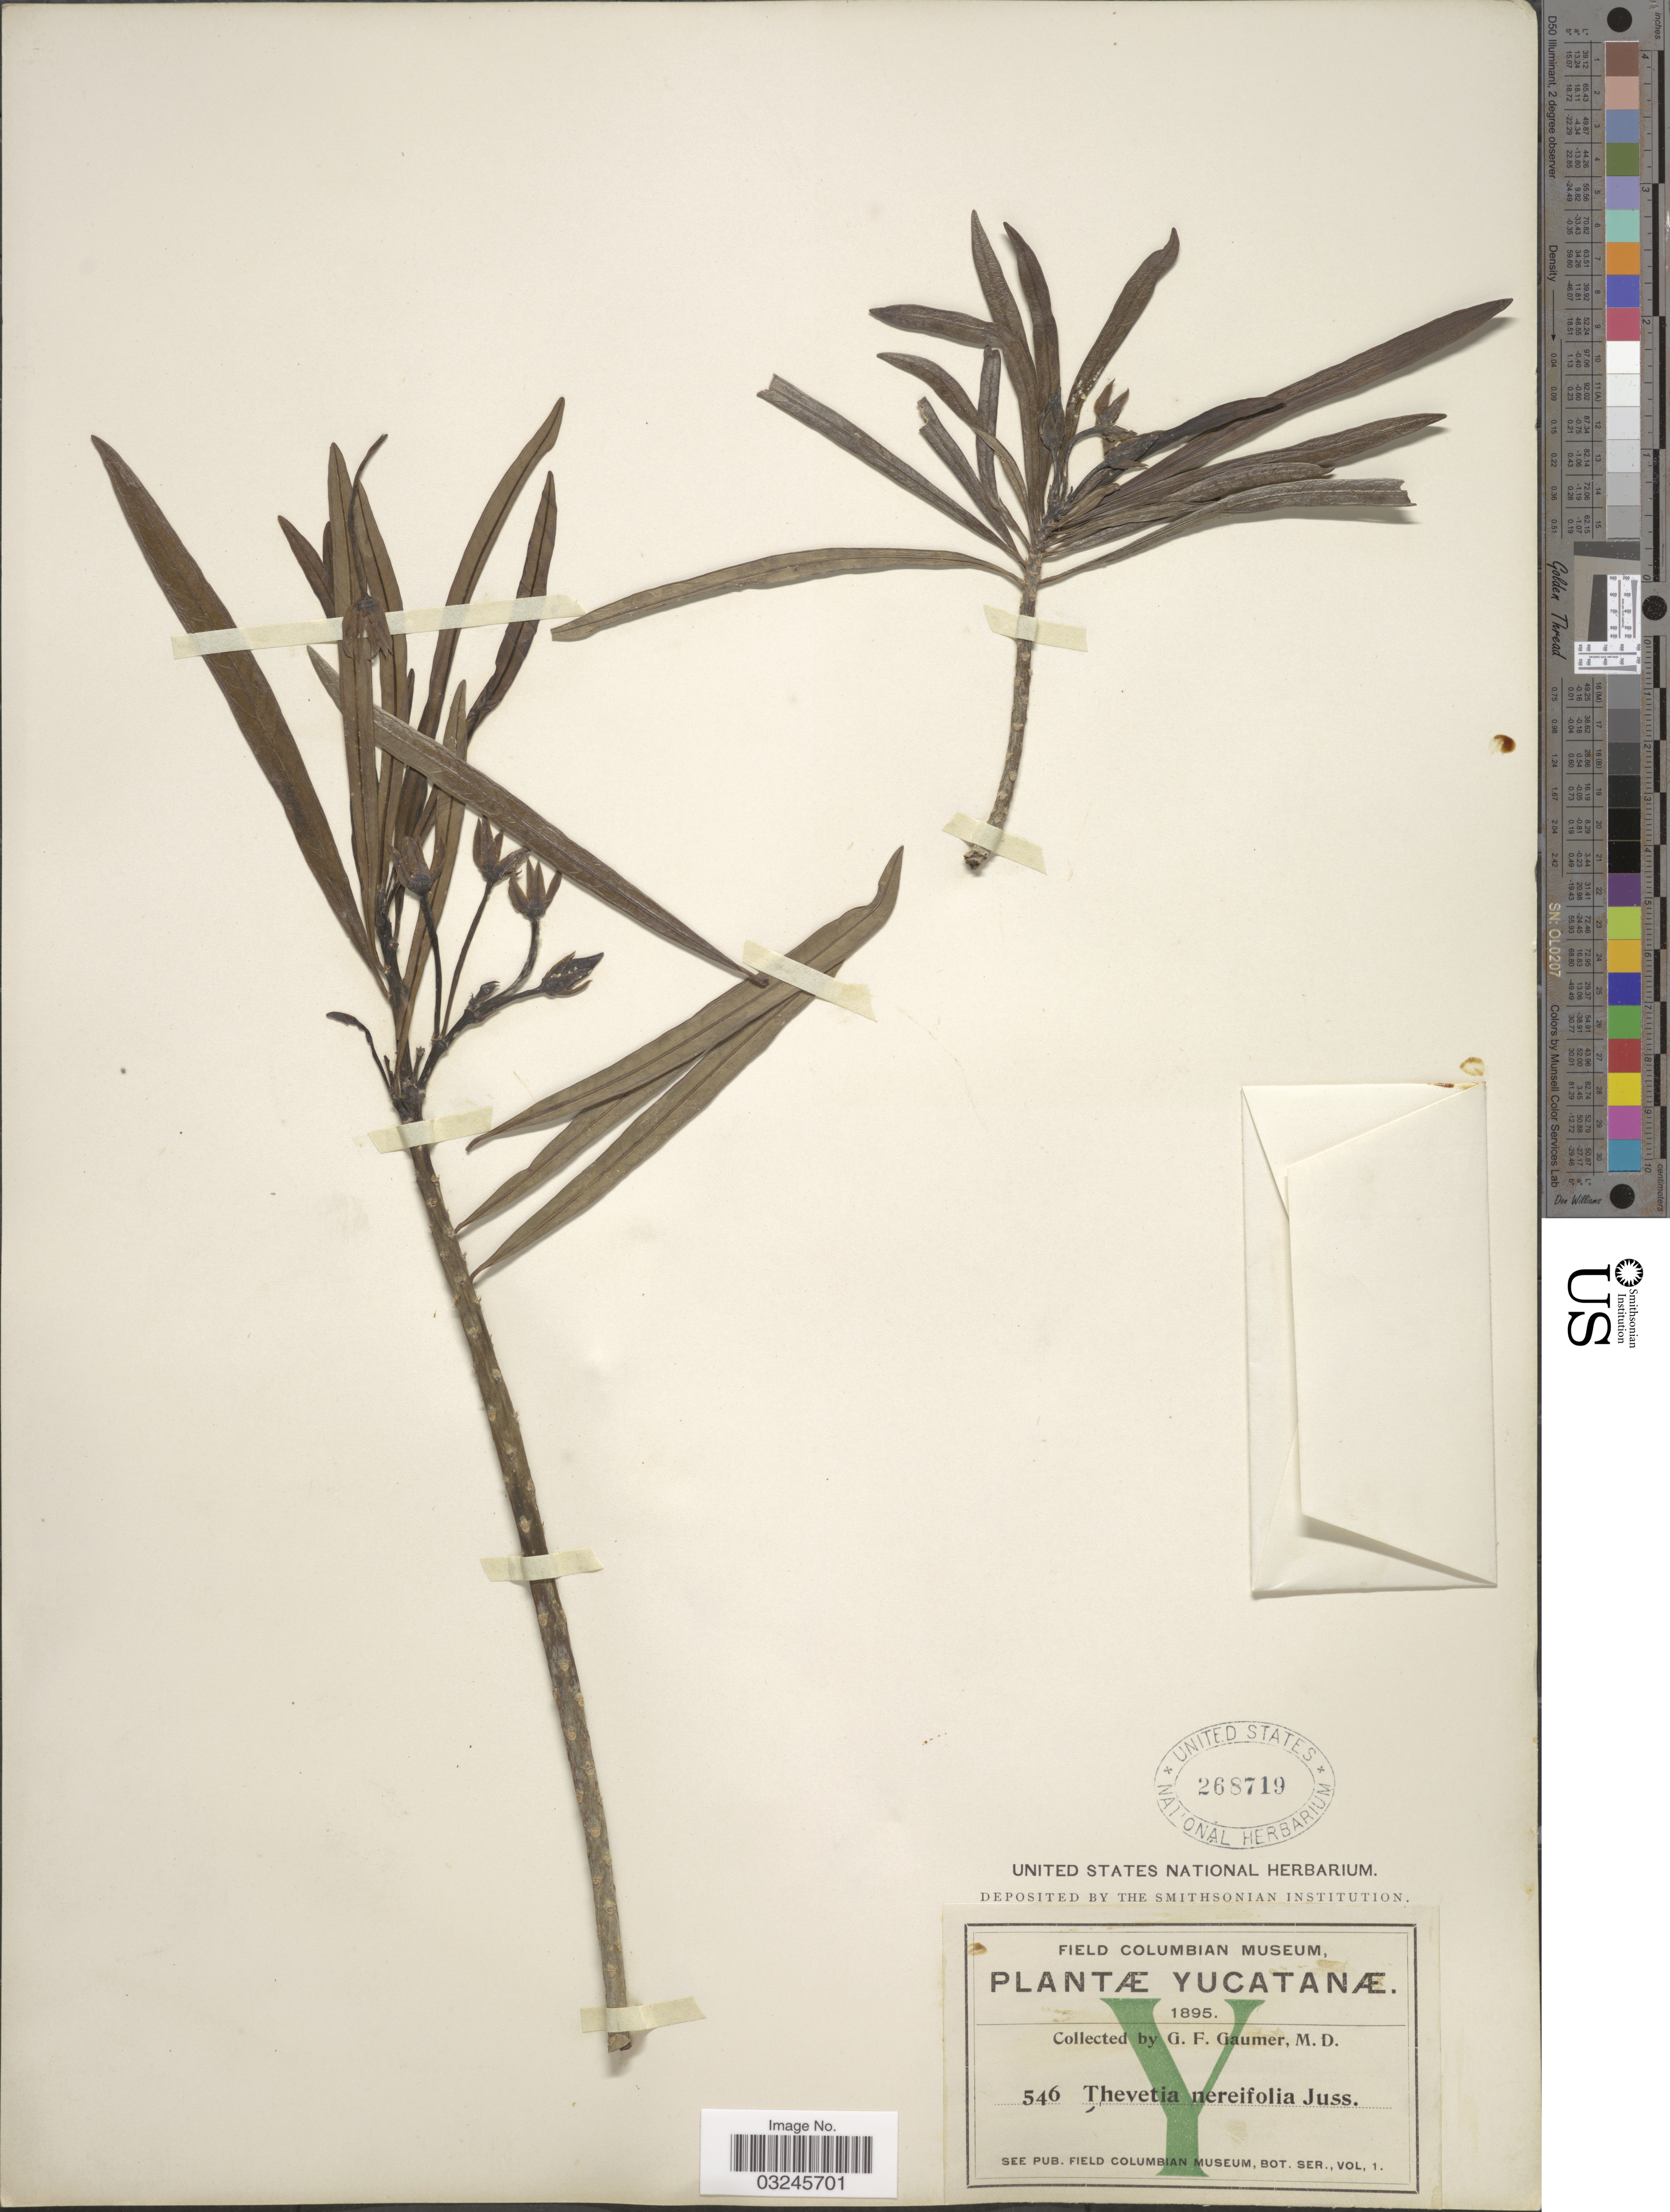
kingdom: Plantae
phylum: Tracheophyta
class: Magnoliopsida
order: Gentianales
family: Apocynaceae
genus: Thevetia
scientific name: Thevetia peruviana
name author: (Pers.) K. Schum.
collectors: G. F. Gaumer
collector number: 546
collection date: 1895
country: Mexico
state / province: Yucatán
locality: Yucatanæ.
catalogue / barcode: US 268719